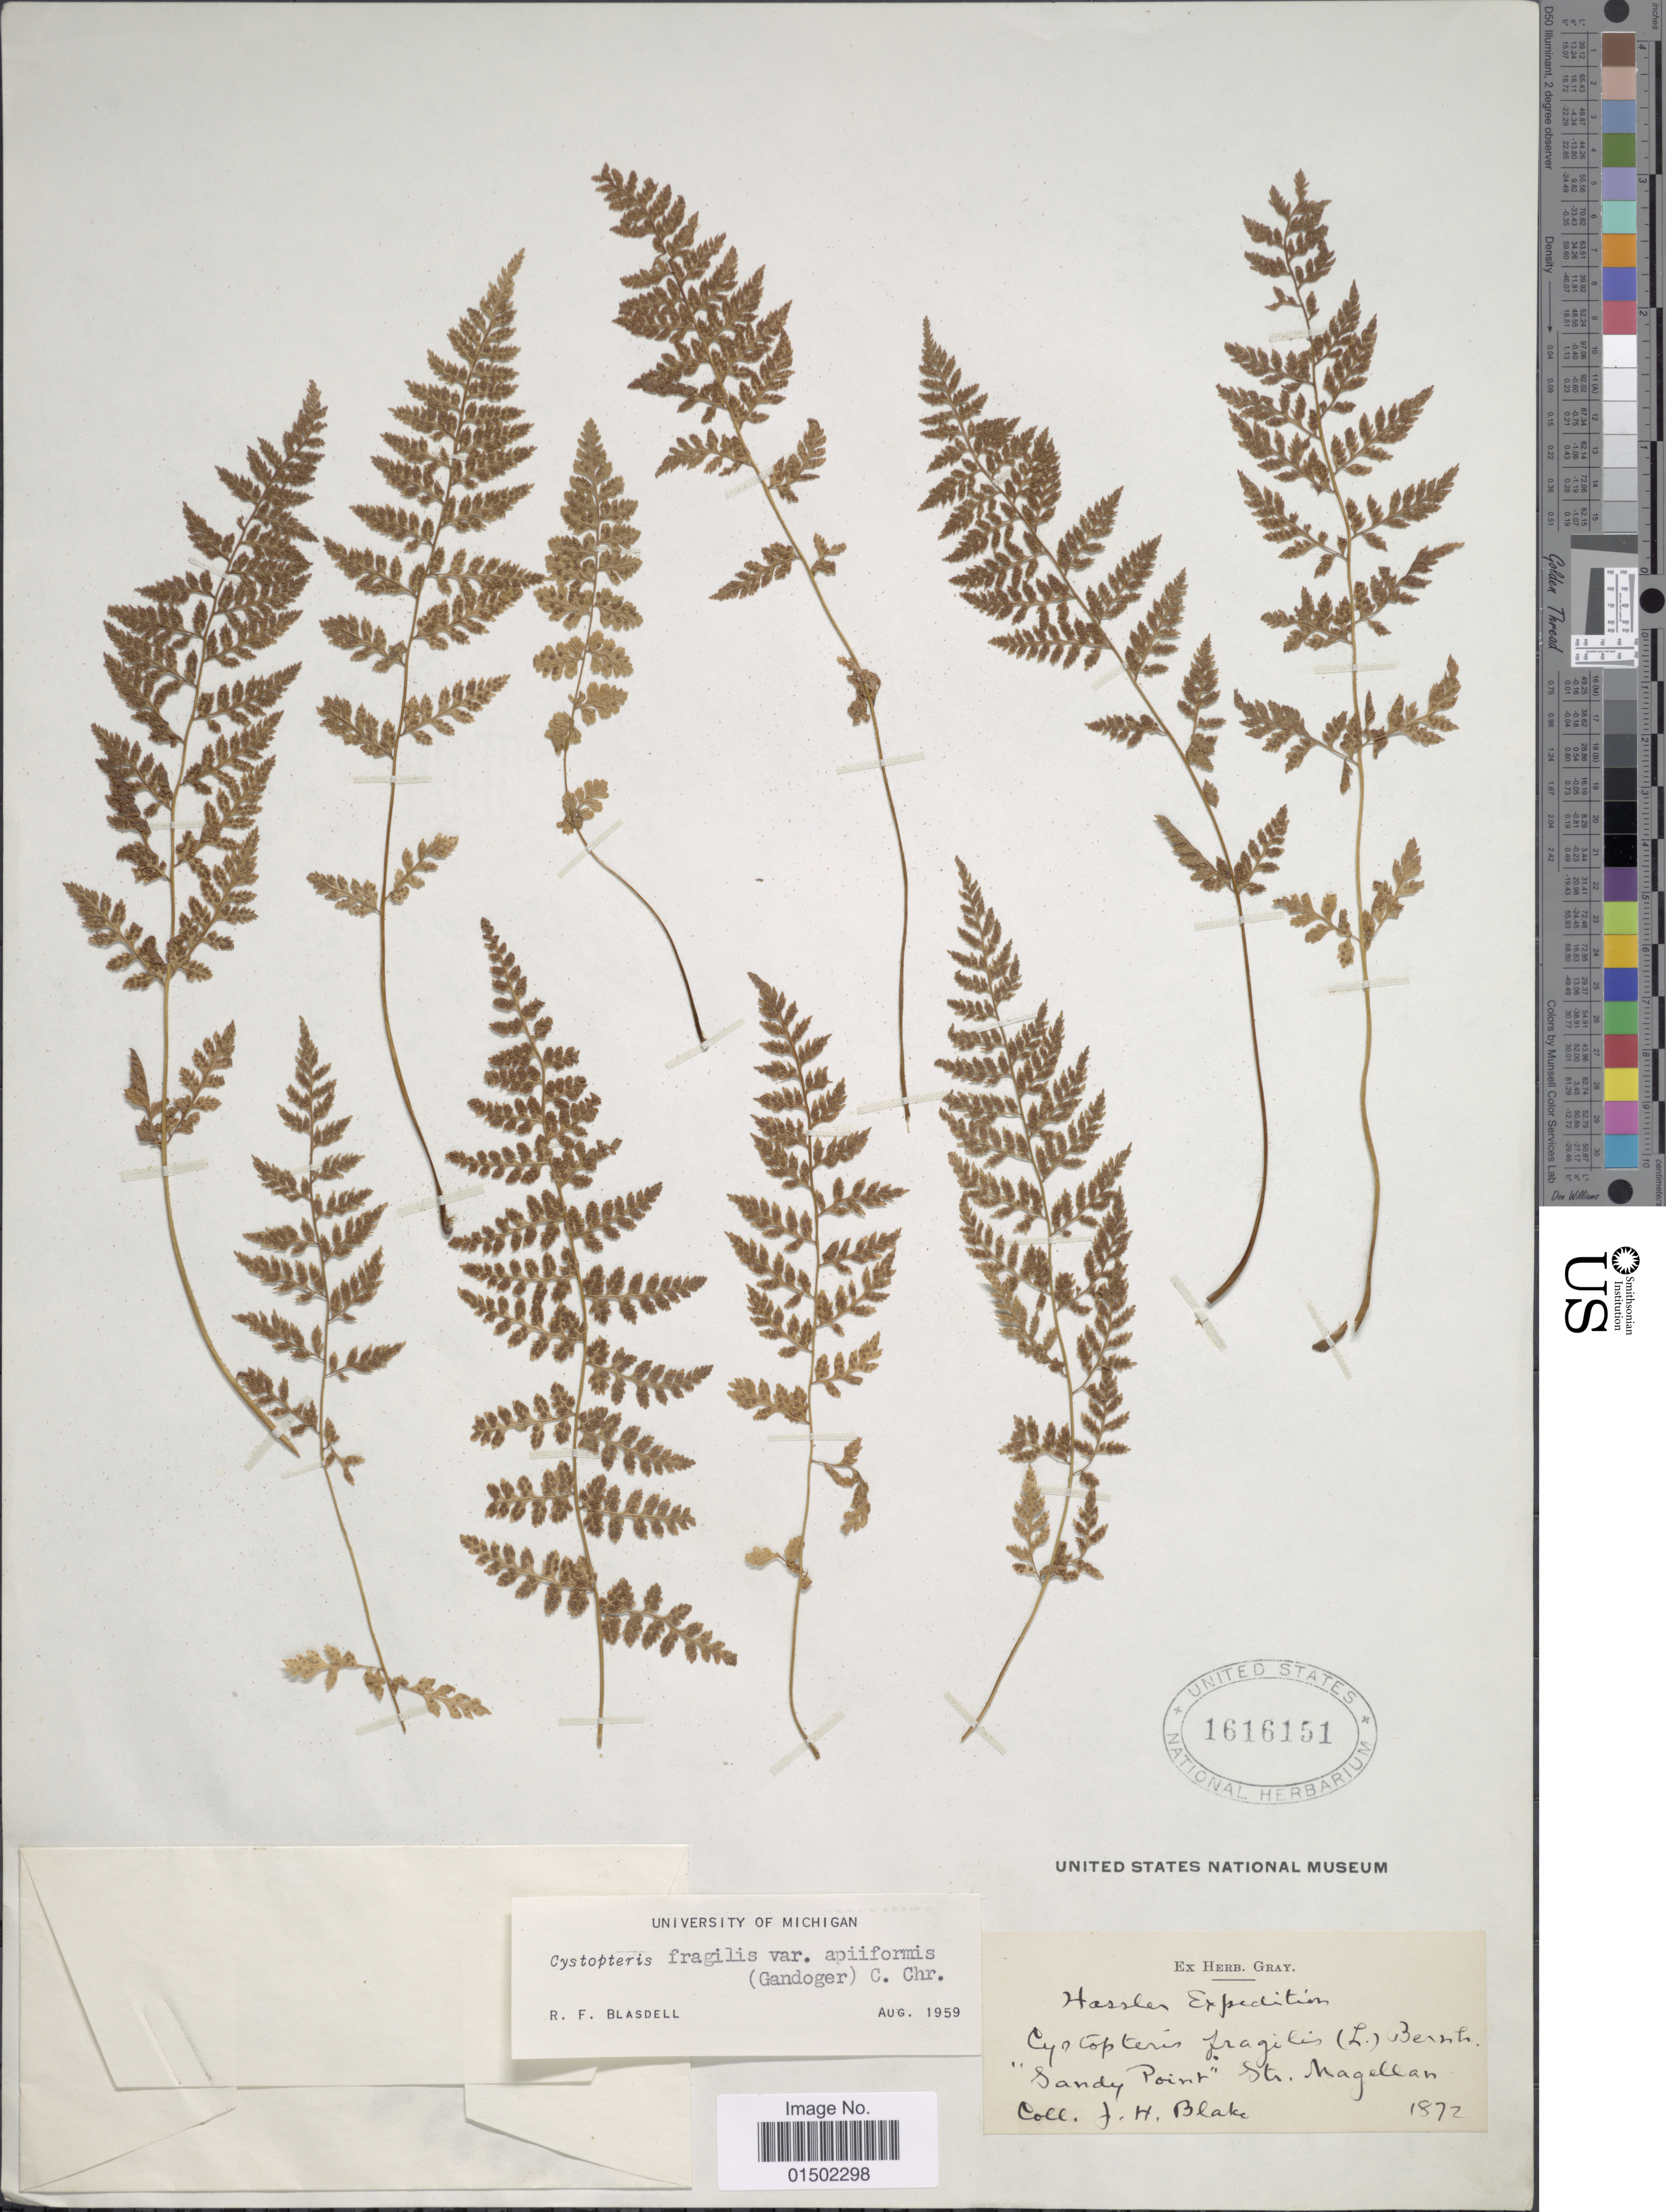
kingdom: Plantae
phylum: Tracheophyta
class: Polypodiopsida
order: Polypodiales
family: Cystopteridaceae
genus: Cystopteris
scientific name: Cystopteris fragilis var. apiiformis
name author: (Gand.) C. Chr.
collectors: J. Blake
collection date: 1872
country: St. Christopher-Nevis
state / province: Saint Anne Sandy Point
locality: Sandy Point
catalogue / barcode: US 1616151